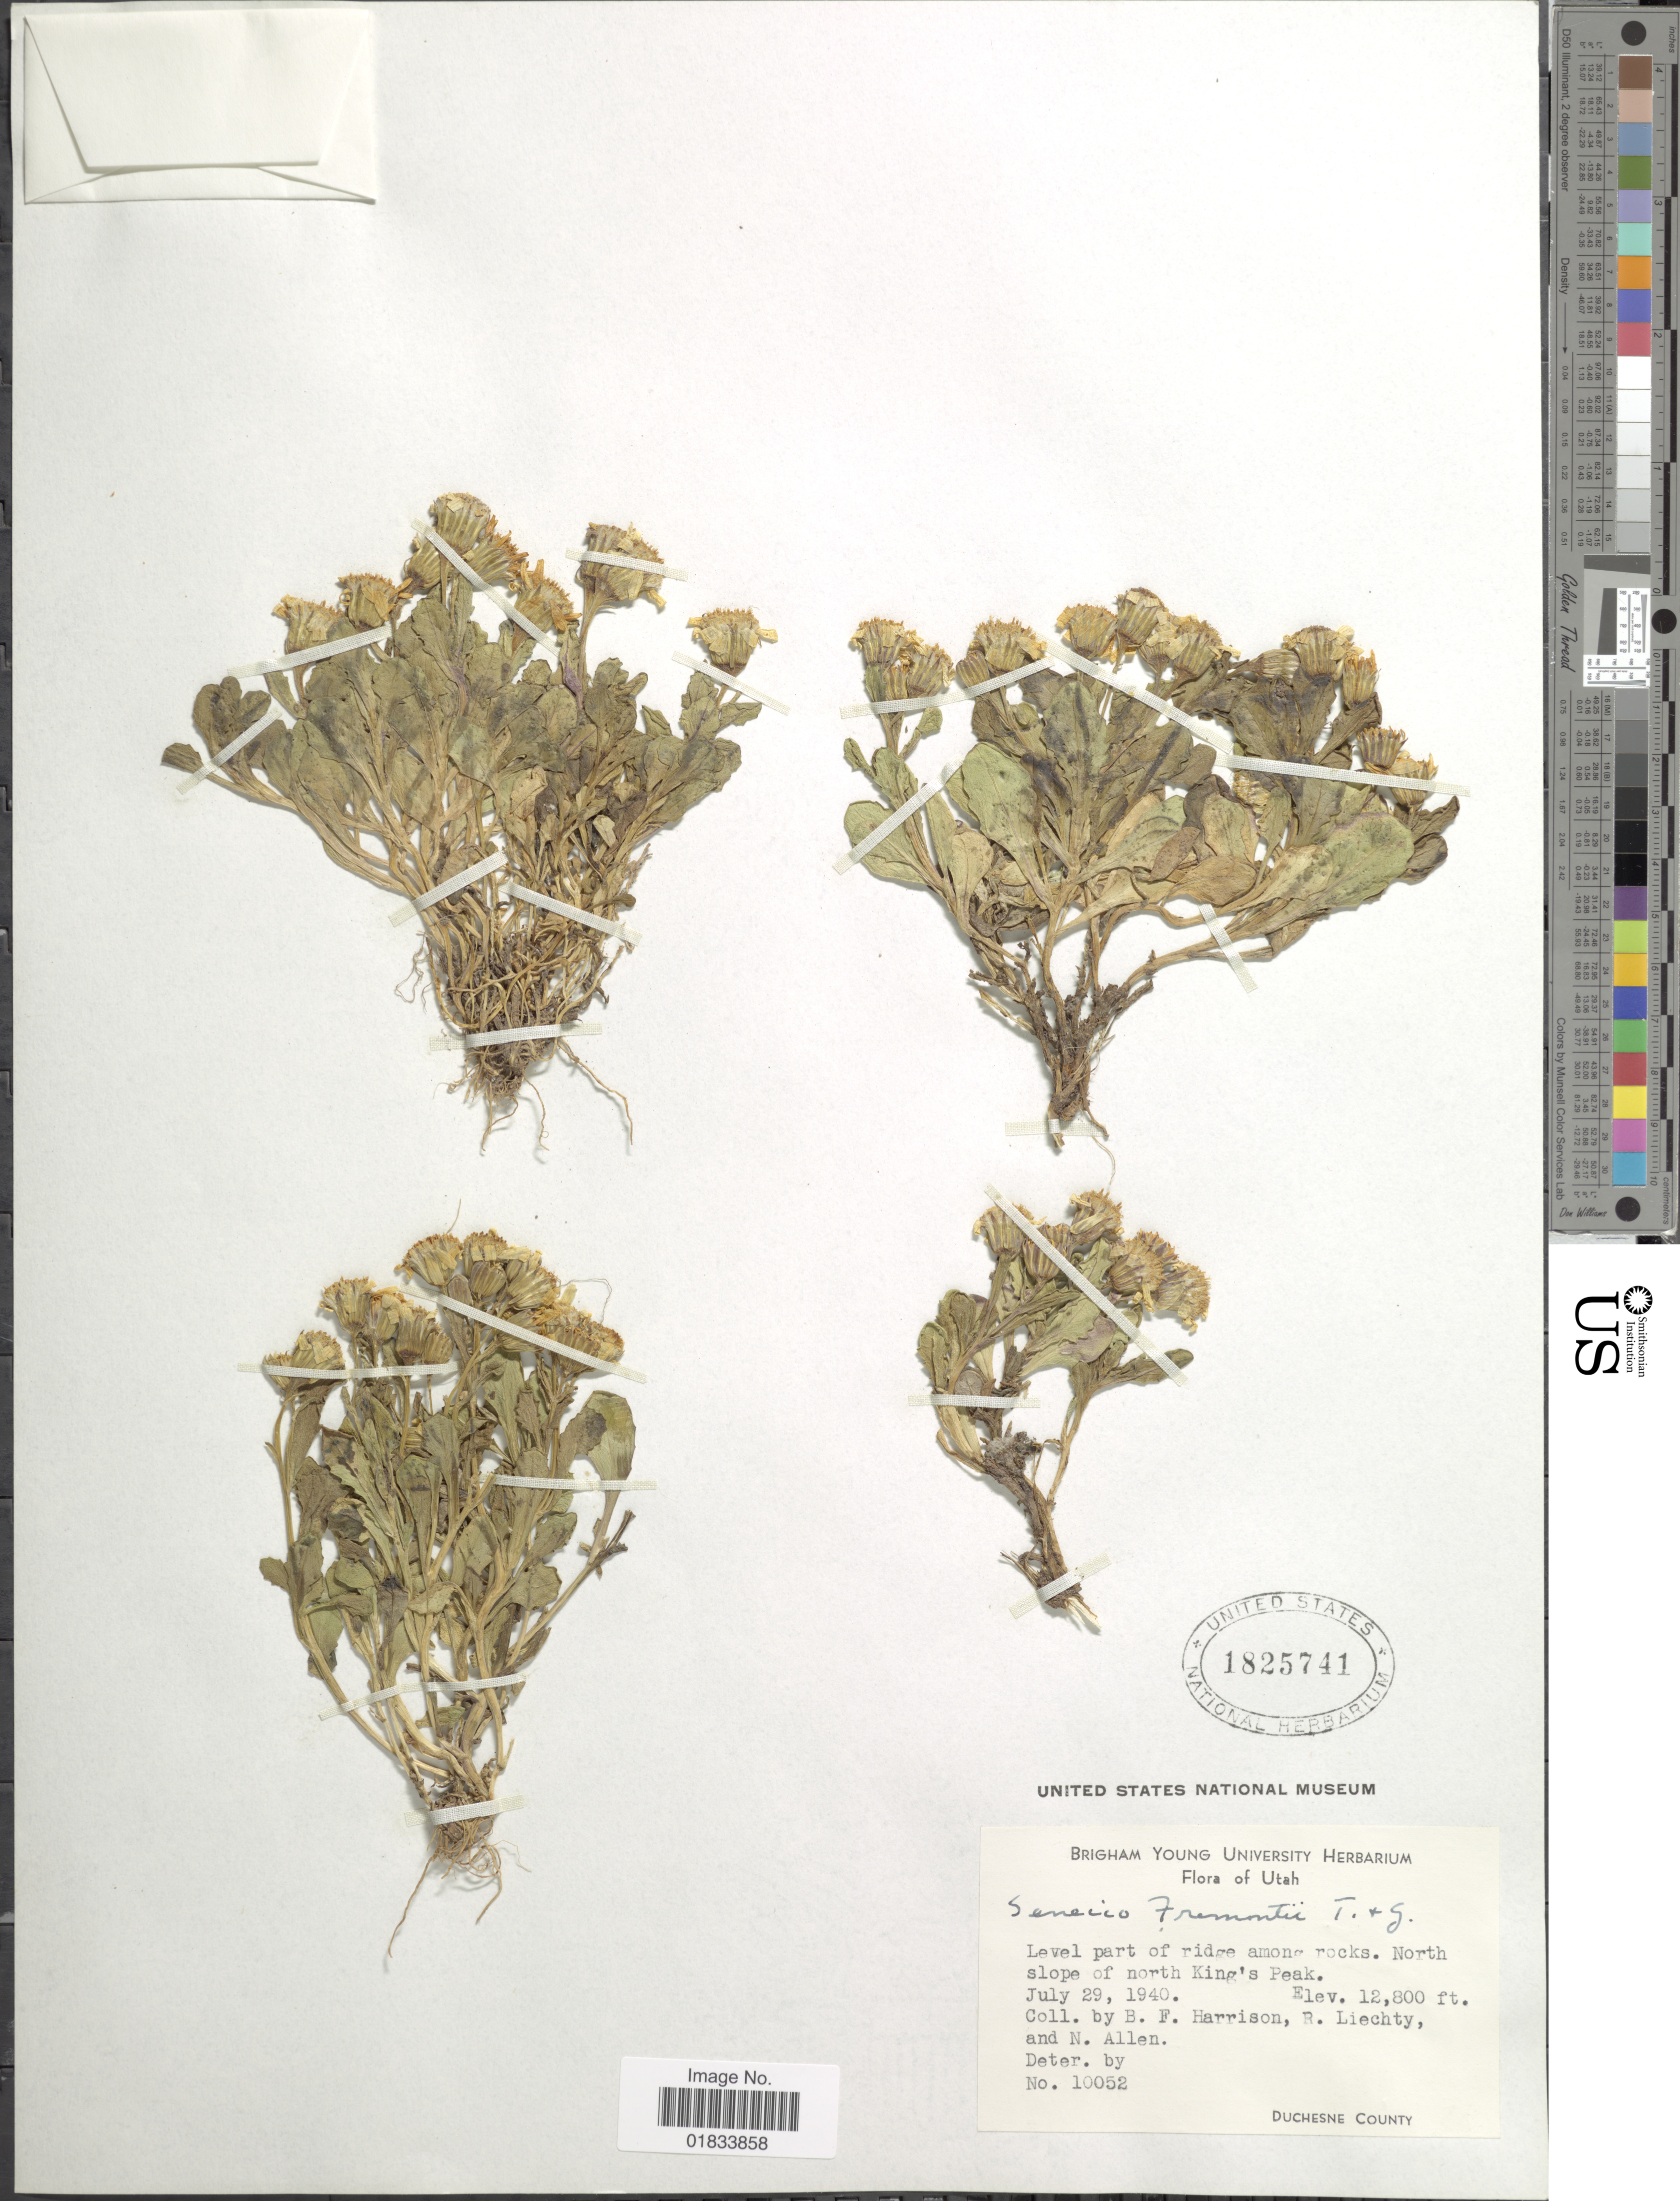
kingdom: Plantae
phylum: Tracheophyta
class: Magnoliopsida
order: Asterales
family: Asteraceae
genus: Senecio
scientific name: Senecio fremontii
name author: Torr. & A. Gray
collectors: B. F. Harrison, R. Liechty & N. Allen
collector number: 10052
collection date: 1940-07-29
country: United States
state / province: Utah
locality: North slope of north King's Peak. Duchesne County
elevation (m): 3901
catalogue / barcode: US 1825741